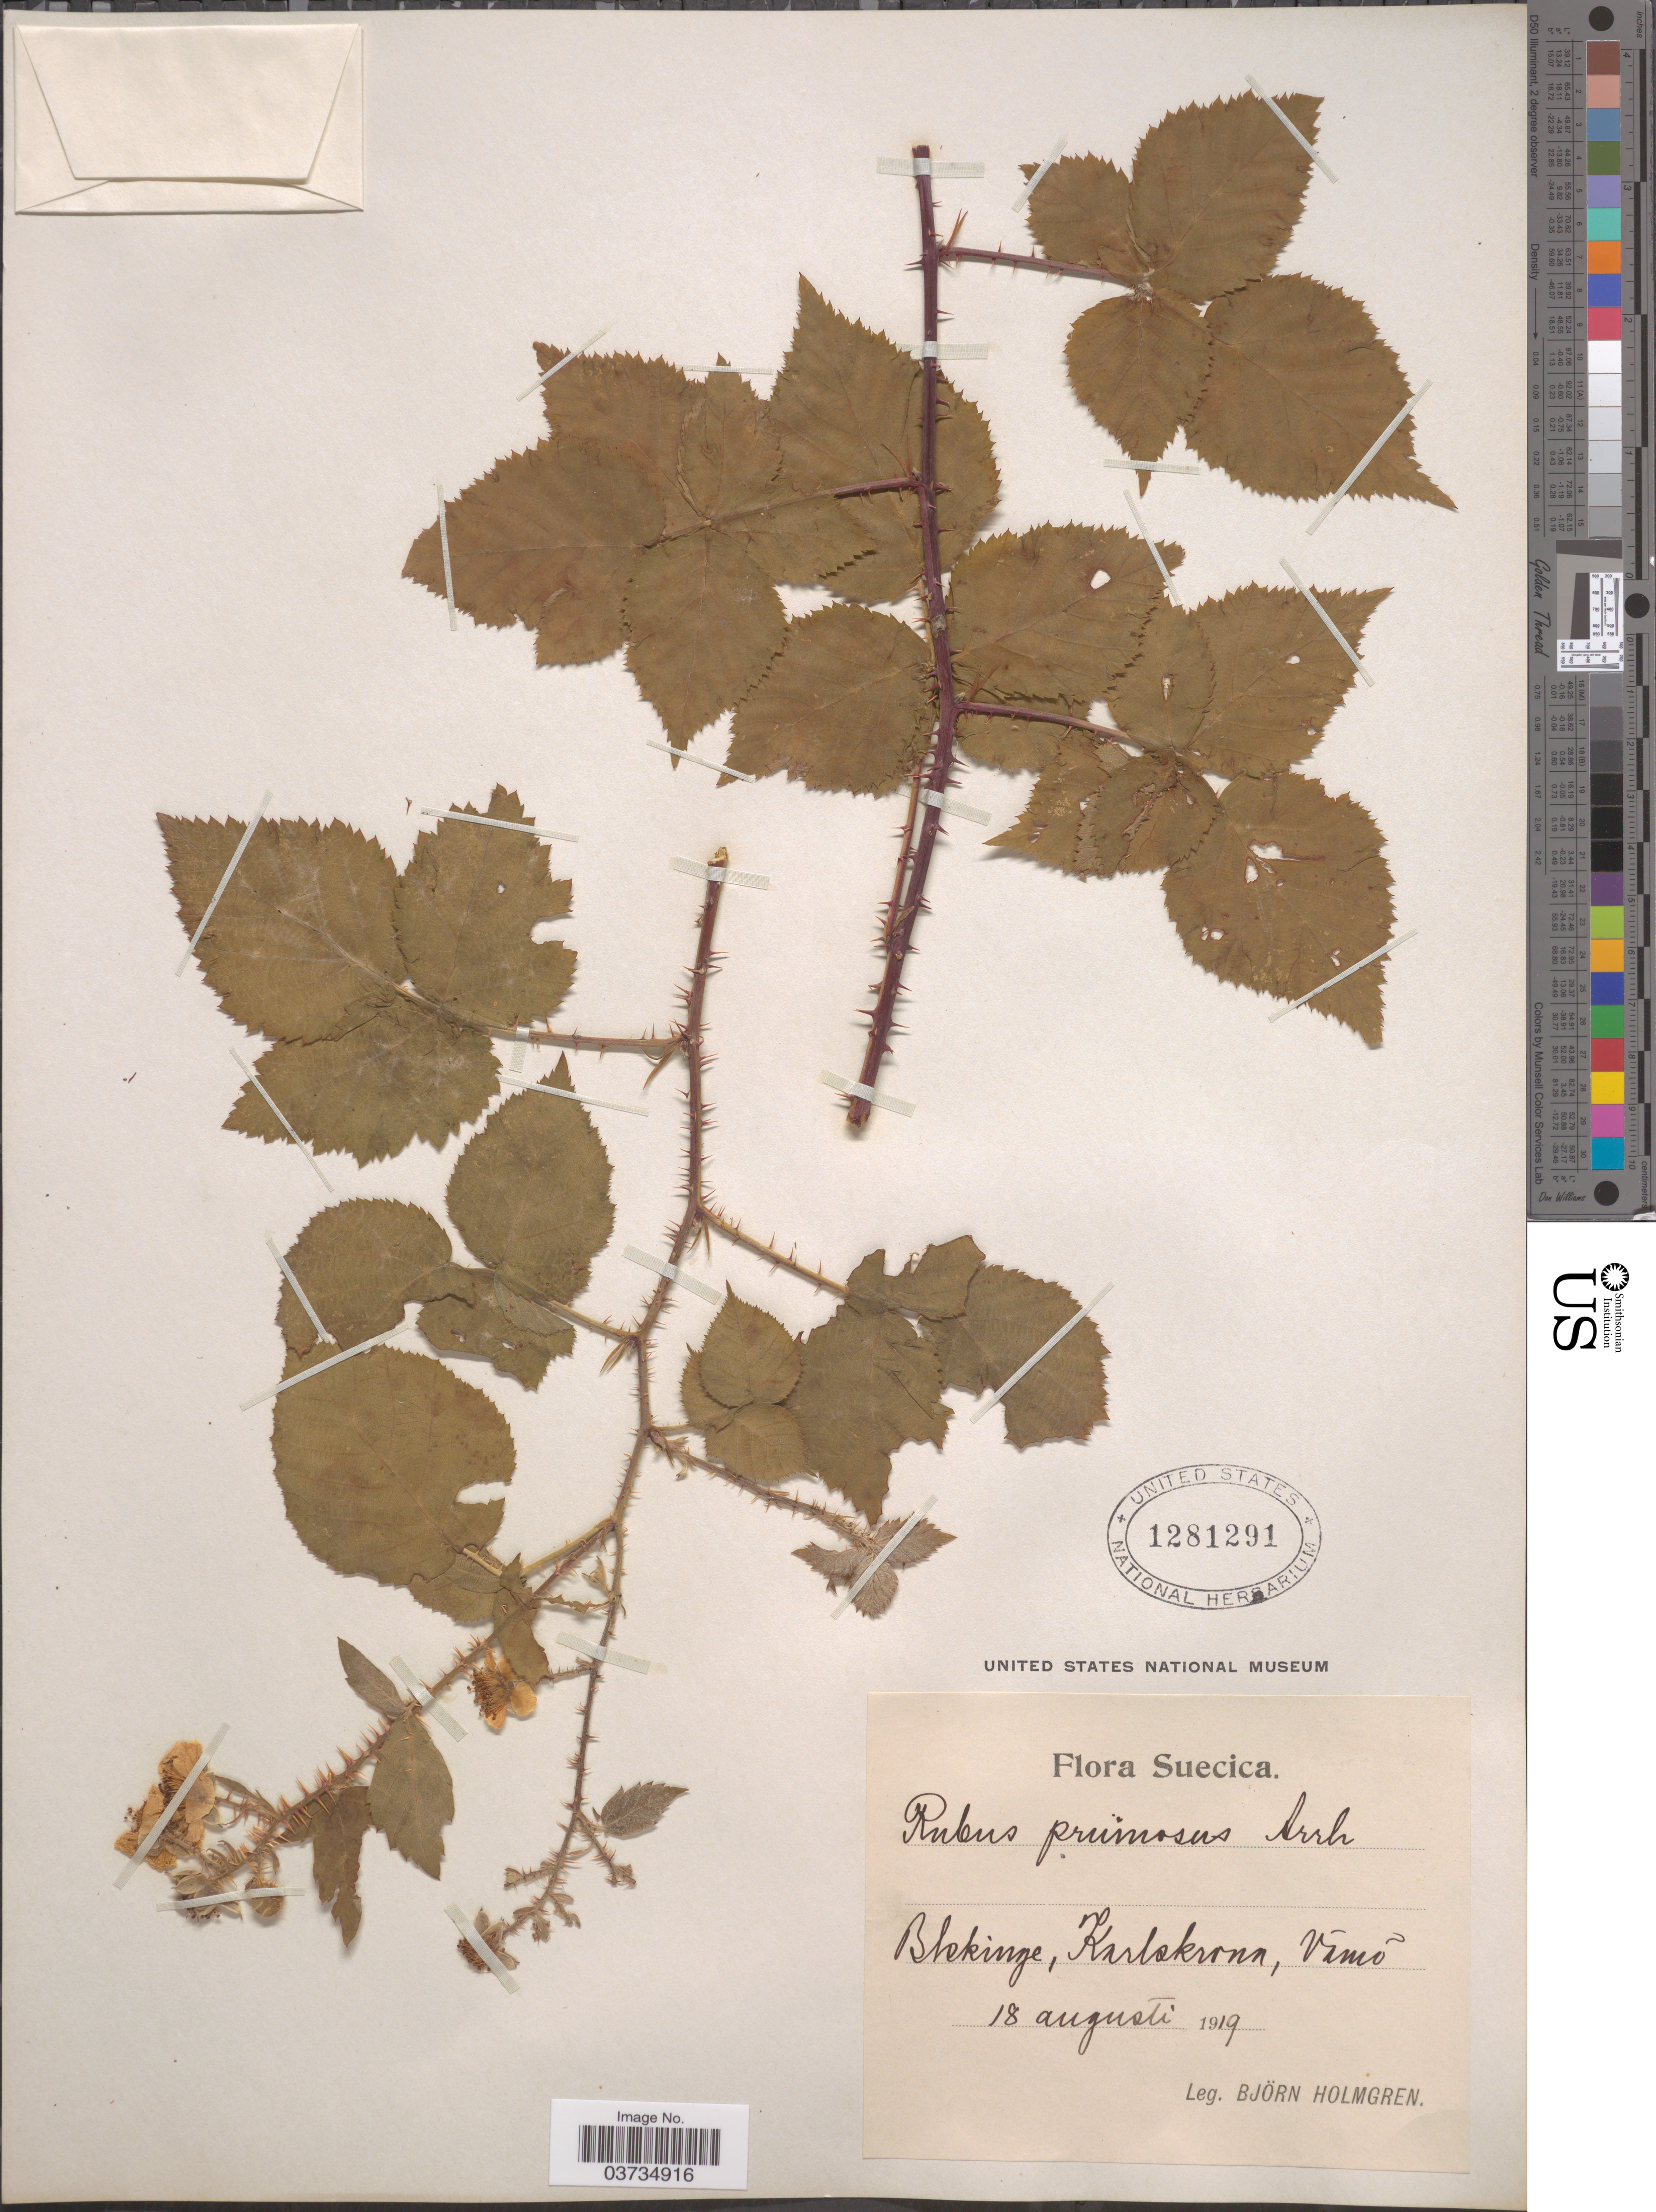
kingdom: Plantae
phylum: Tracheophyta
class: Magnoliopsida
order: Rosales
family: Rosaceae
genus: Rubus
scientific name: Rubus pruinosus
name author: Arrh.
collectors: B. Holmgren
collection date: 1919-08-18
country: Sweden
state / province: Blekinge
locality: Suecica. Karlskrona, Vimó.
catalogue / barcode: US 1281291